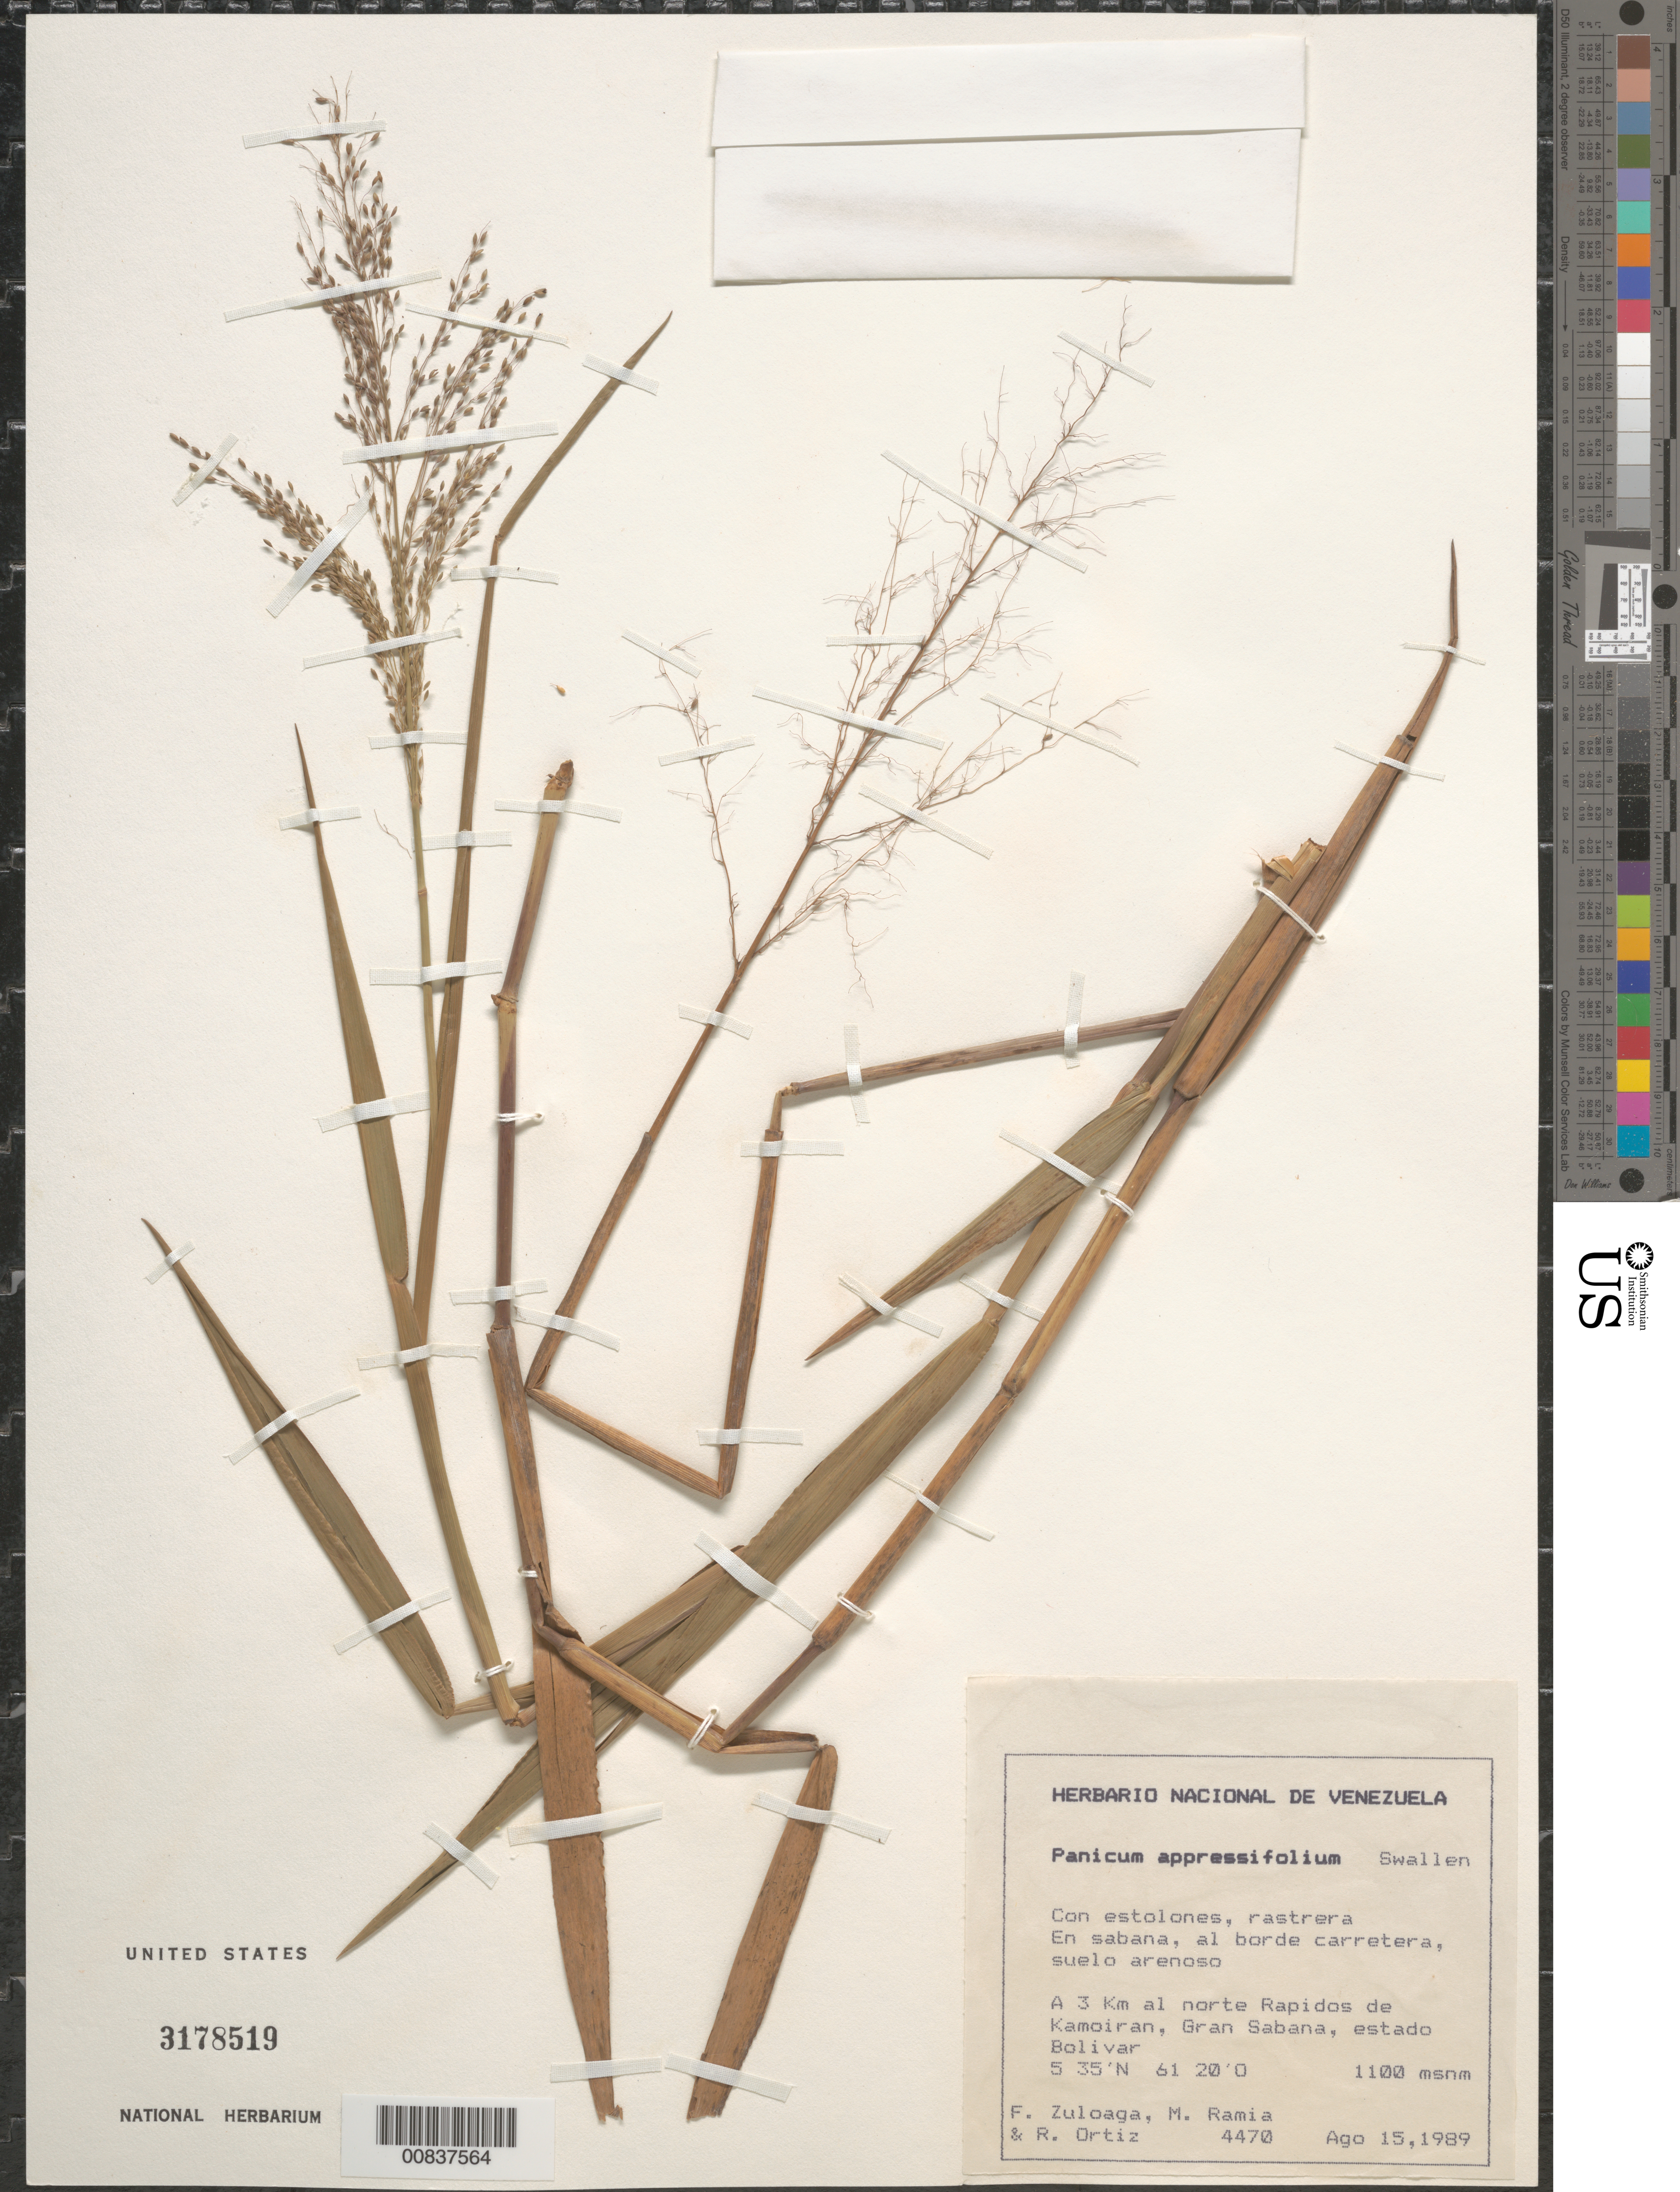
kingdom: Plantae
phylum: Tracheophyta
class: Liliopsida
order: Poales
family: Poaceae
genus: Panicum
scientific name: Panicum appressifolium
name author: Swallen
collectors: F. O. Zuloaga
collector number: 4470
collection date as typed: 15-Aug-89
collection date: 1989-08-15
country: Venezuela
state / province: Bolívar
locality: Gran Sabana, 3 km N Rapidos de Kamoiran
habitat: Sabana, al borde carretera, suelo arenoso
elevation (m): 1100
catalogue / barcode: US 3178519